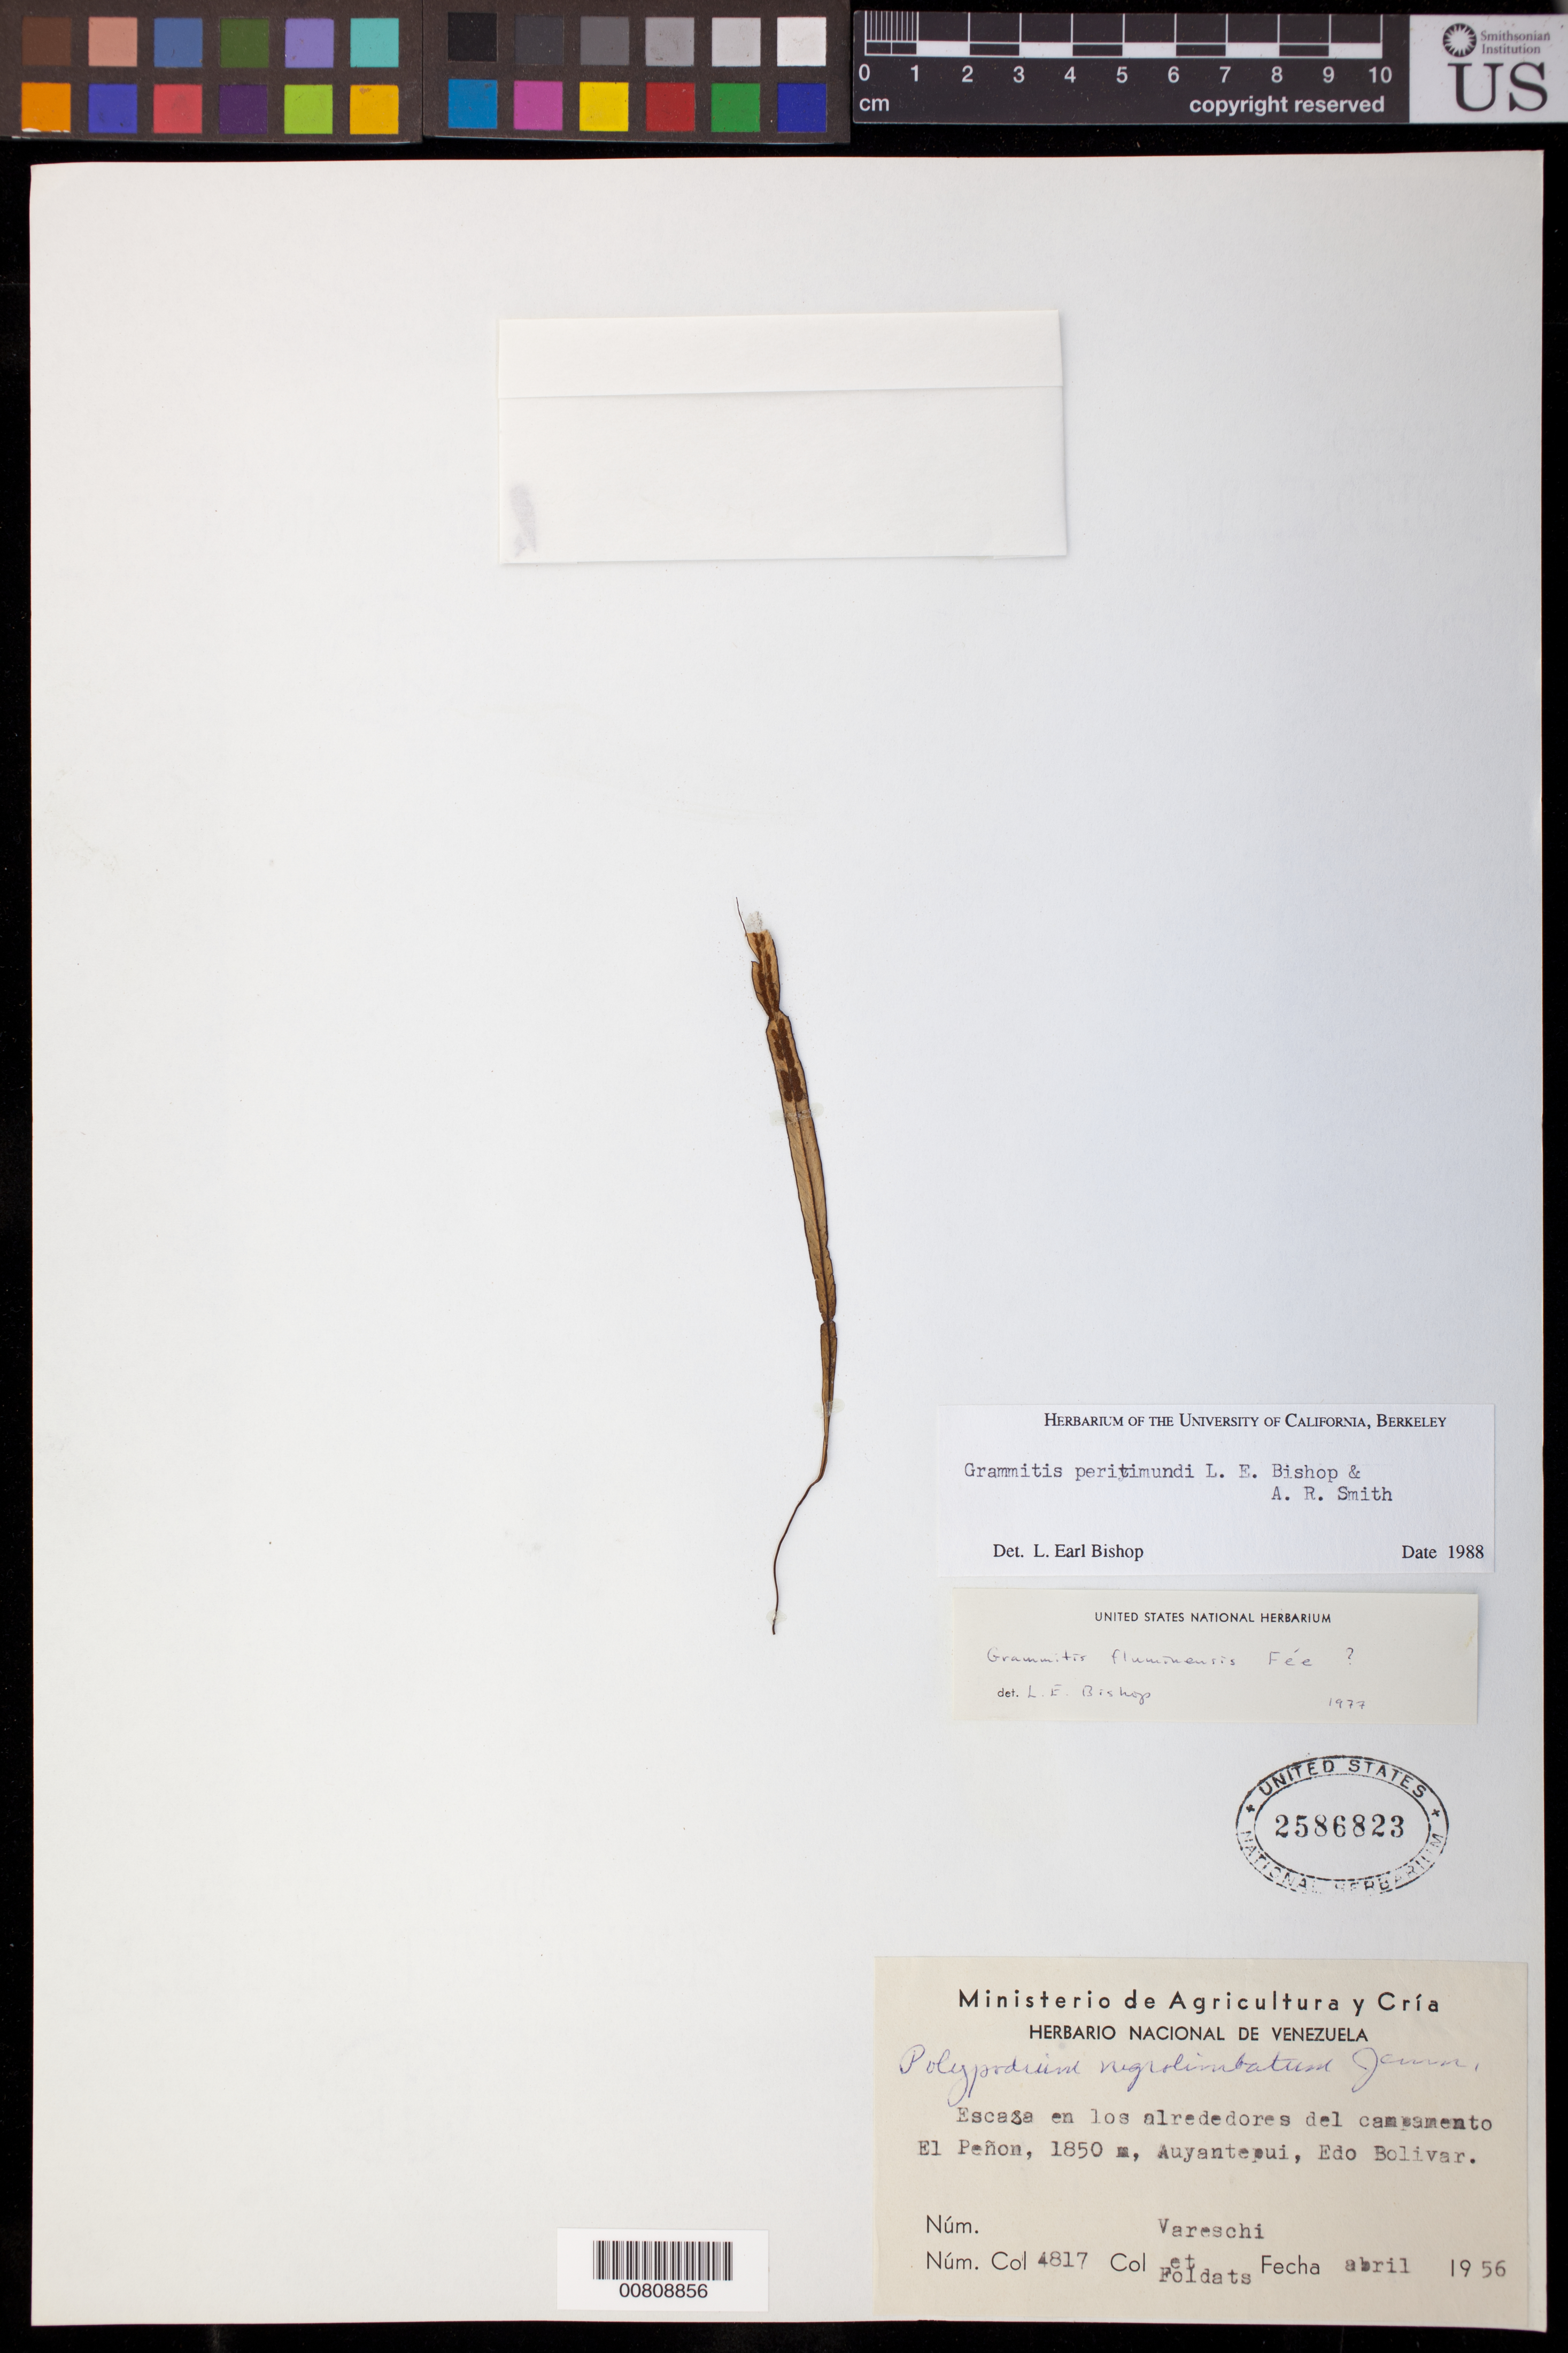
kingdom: Plantae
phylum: Tracheophyta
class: Polypodiopsida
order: Polypodiales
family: Polypodiaceae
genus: Grammitis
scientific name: Grammitis peritimundi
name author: L.E. Bishop & A.R. Sm.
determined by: Bishop, L. E.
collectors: V. Vareschi & E. Foldats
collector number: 4817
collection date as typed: Apr-56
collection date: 1956-04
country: Venezuela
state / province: Bolívar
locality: Auyan-tepuí, El Peñon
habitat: Escasa en los alrededores del campamento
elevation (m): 1850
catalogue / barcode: US 2586823